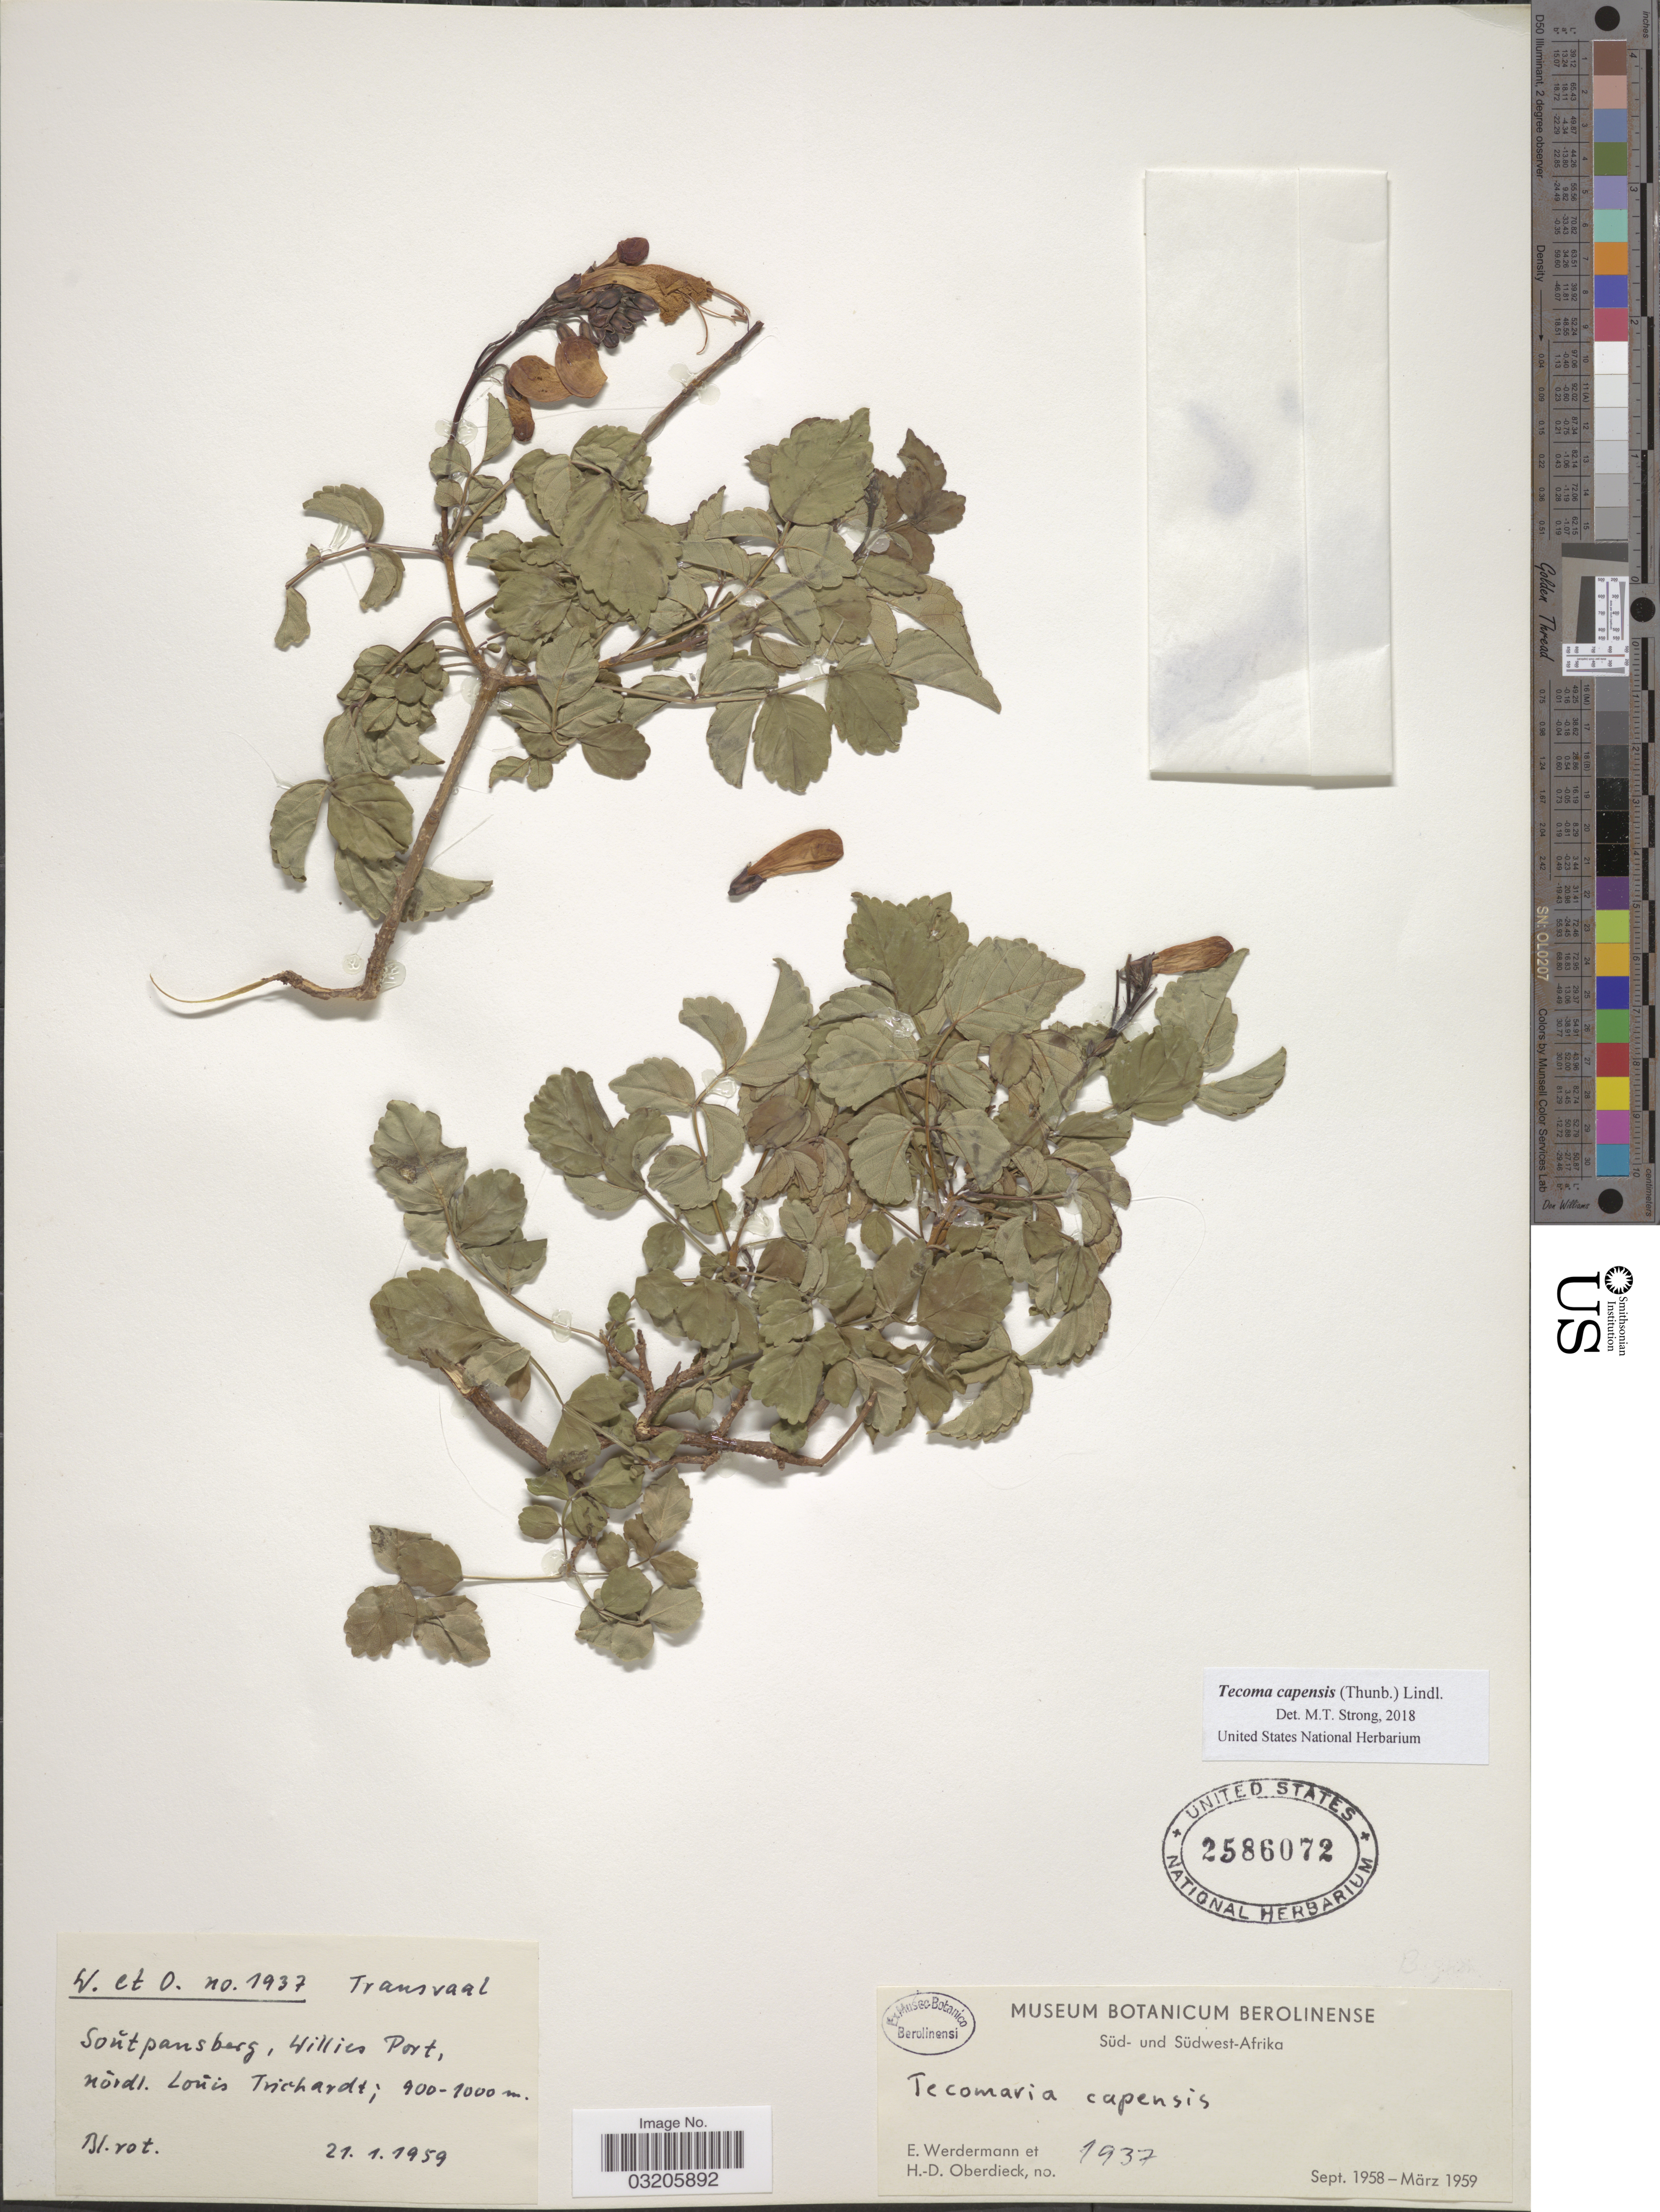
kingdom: Plantae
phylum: Tracheophyta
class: Magnoliopsida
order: Lamiales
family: Bignoniaceae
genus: Tecoma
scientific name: Tecoma capensis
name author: (Thunb.) Lindl.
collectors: E. Werdermann & H. Oberdieck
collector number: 1937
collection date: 1959-01-21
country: South Africa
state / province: Limpopo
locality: Transvaal. Soutpansberg, Hillies Port, nördl. Louis Trichardt.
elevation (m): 900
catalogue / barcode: US 2586072